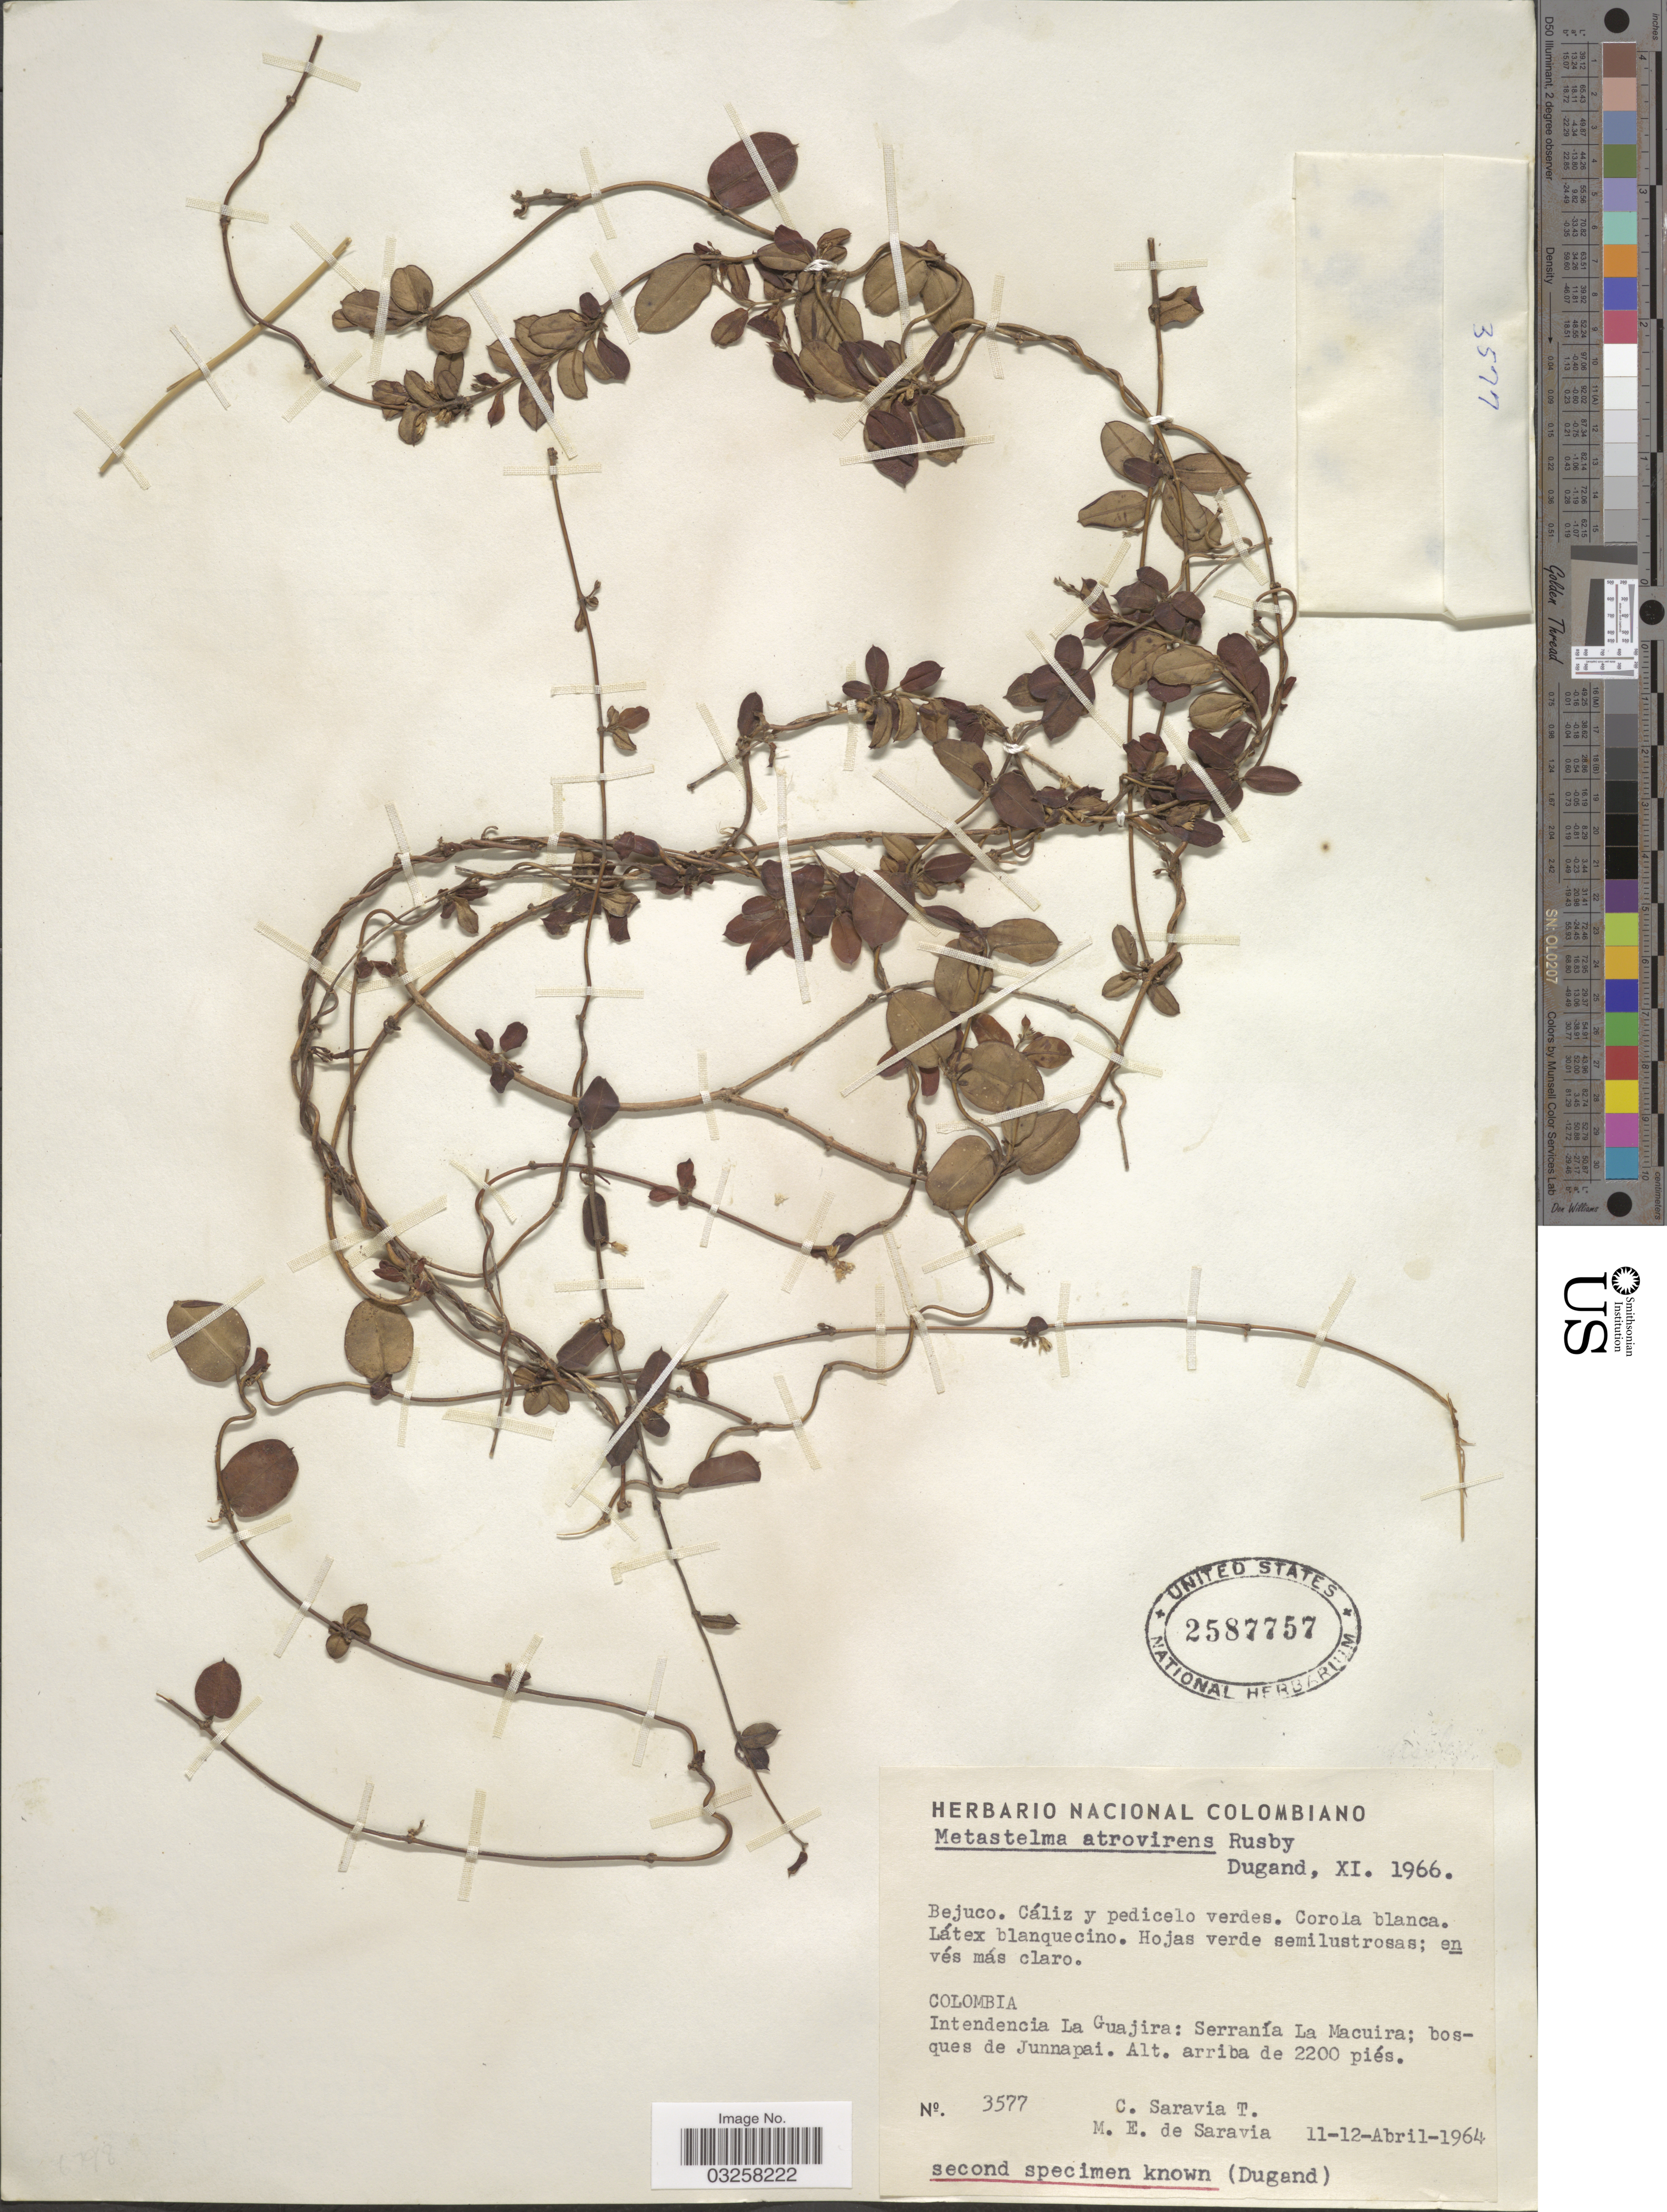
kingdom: Plantae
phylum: Tracheophyta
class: Magnoliopsida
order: Gentianales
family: Apocynaceae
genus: Metastelma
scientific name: Metastelma atrovirens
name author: Rusby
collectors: C. Saravia T. & M. de Saravia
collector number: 3577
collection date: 1964-04-11/1964-04-12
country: Colombia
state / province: La Guajira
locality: Intendencia La Guajira: Serranía La Macuira; bosques de Junnapai.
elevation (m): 671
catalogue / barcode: US 2587757